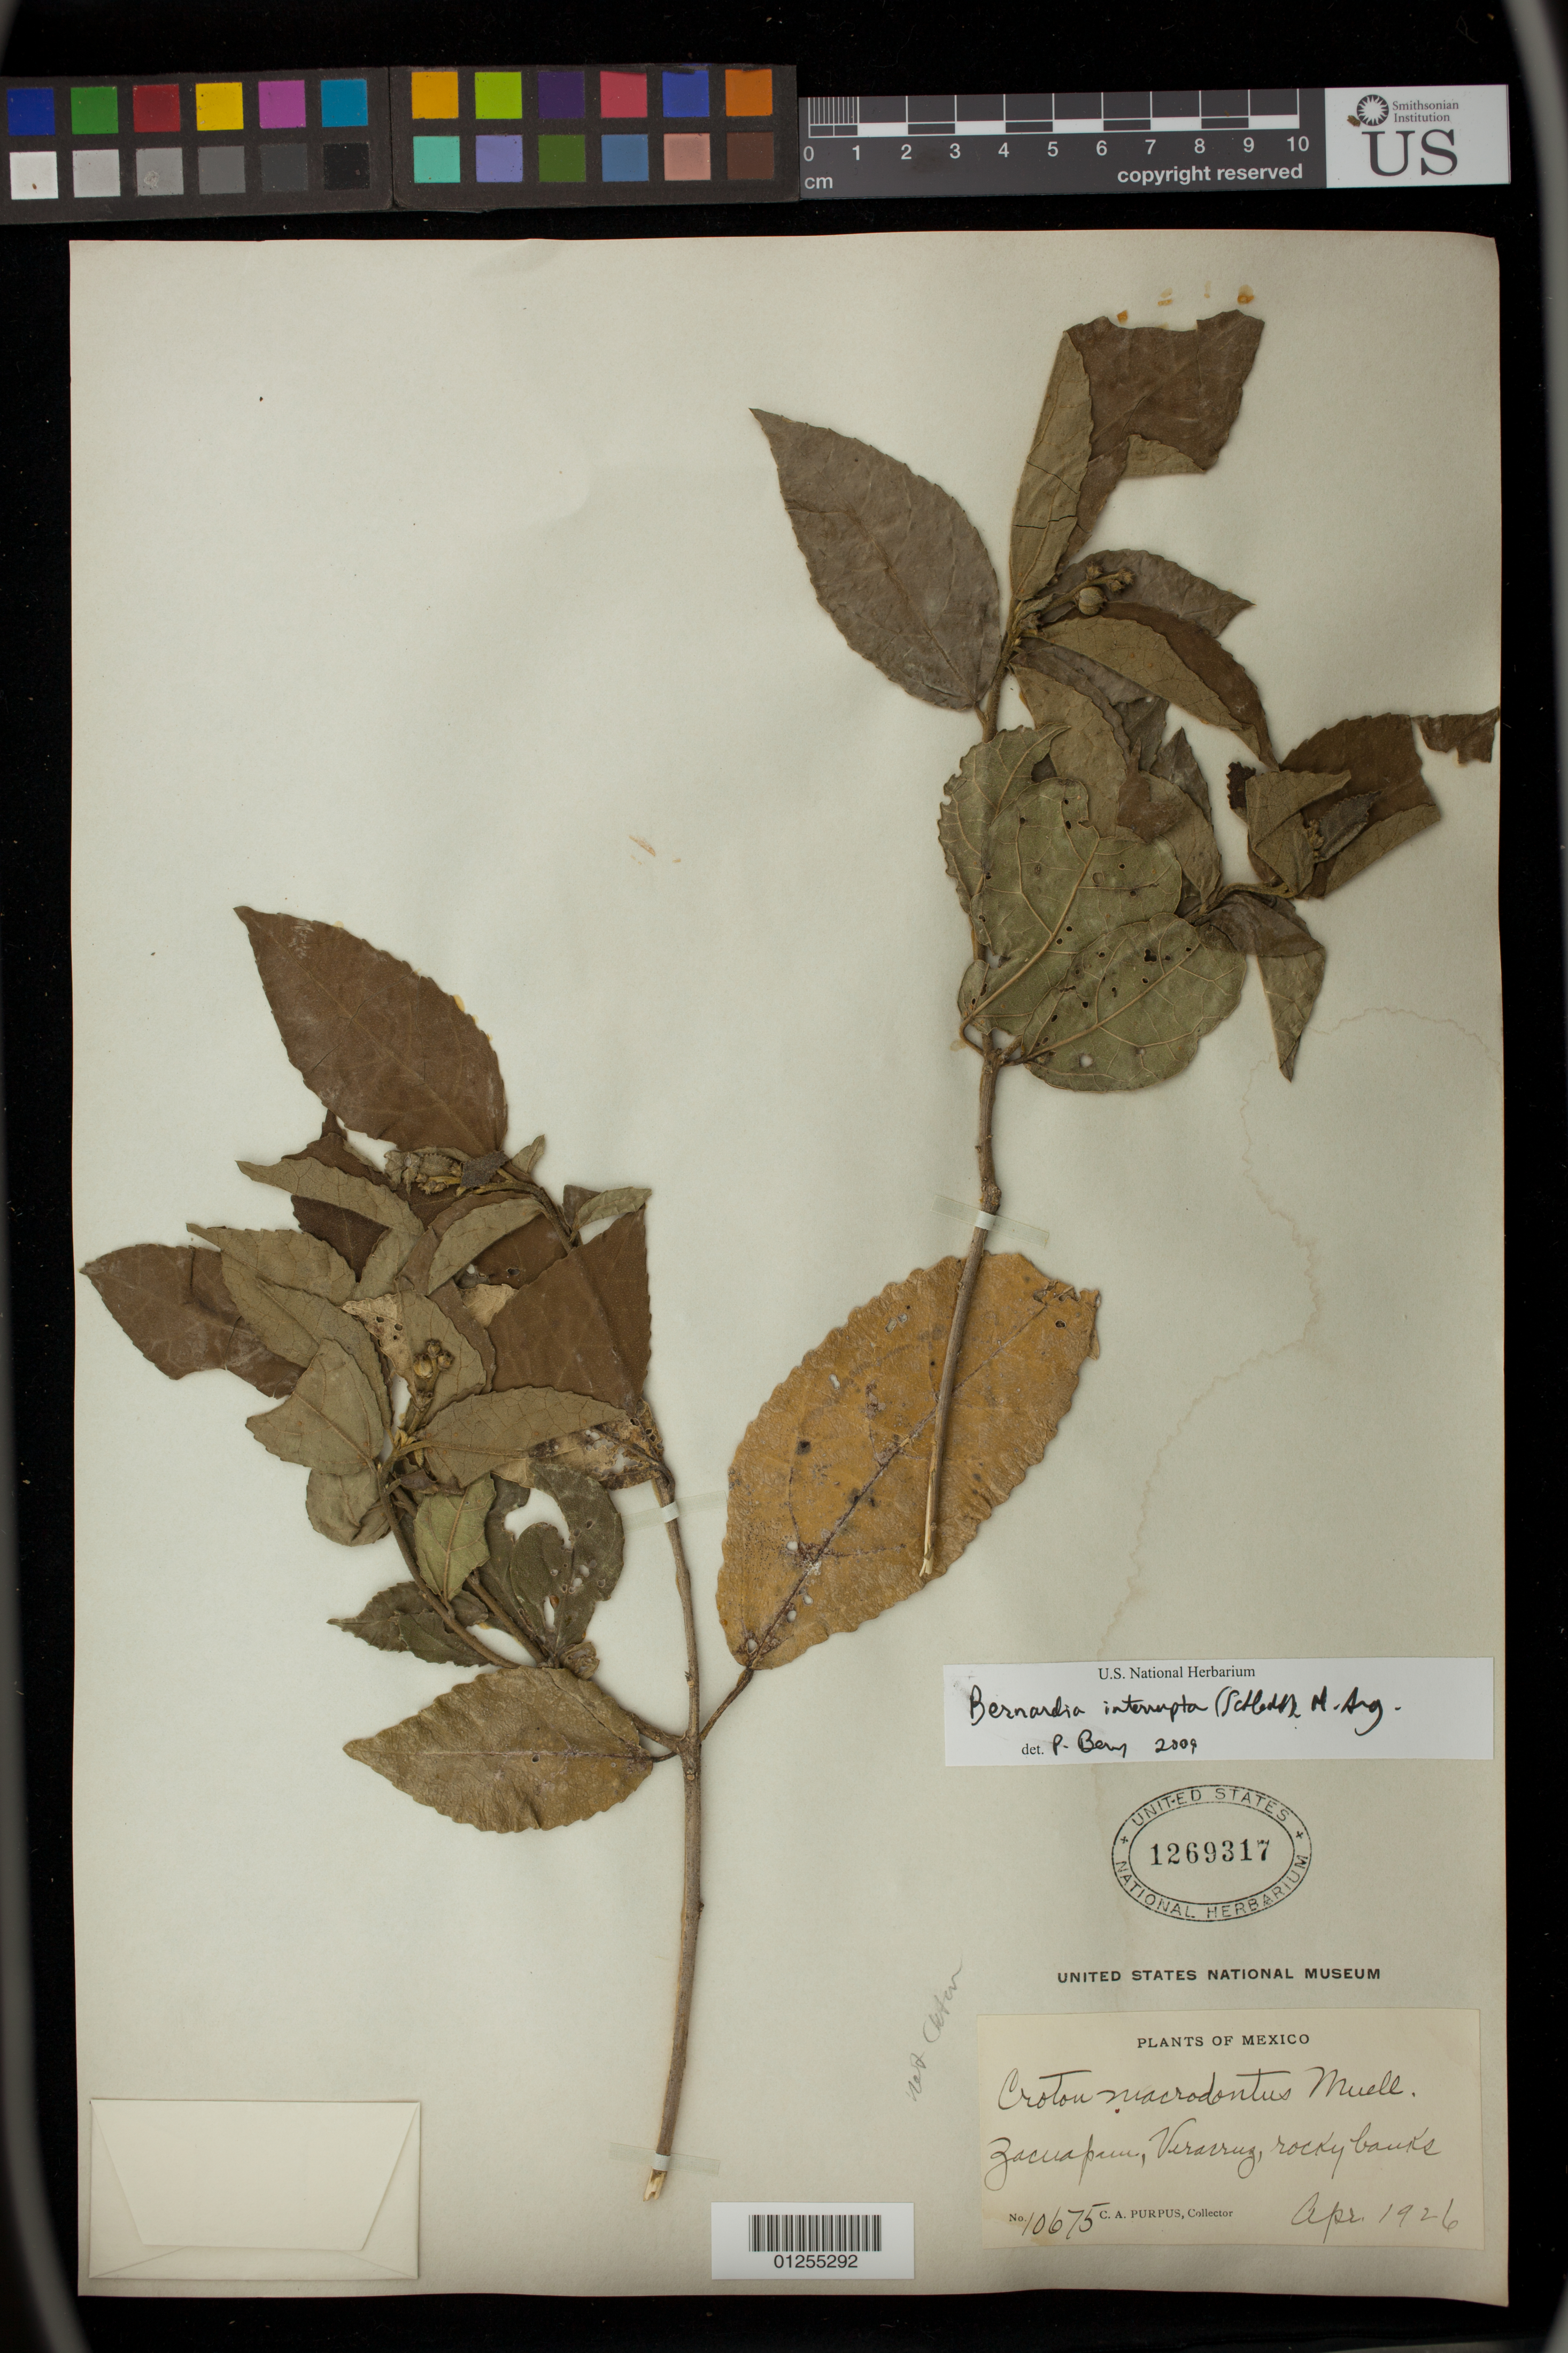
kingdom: Plantae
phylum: Tracheophyta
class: Magnoliopsida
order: Malpighiales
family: Euphorbiaceae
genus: Bernardia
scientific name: Bernardia interrupta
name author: (Schltdl.) Müll. Arg.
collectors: C. A. Purpus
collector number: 10675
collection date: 1926-04-01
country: Mexico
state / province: Veracruz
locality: Zacualpan, rocky banks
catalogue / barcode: US 1269317